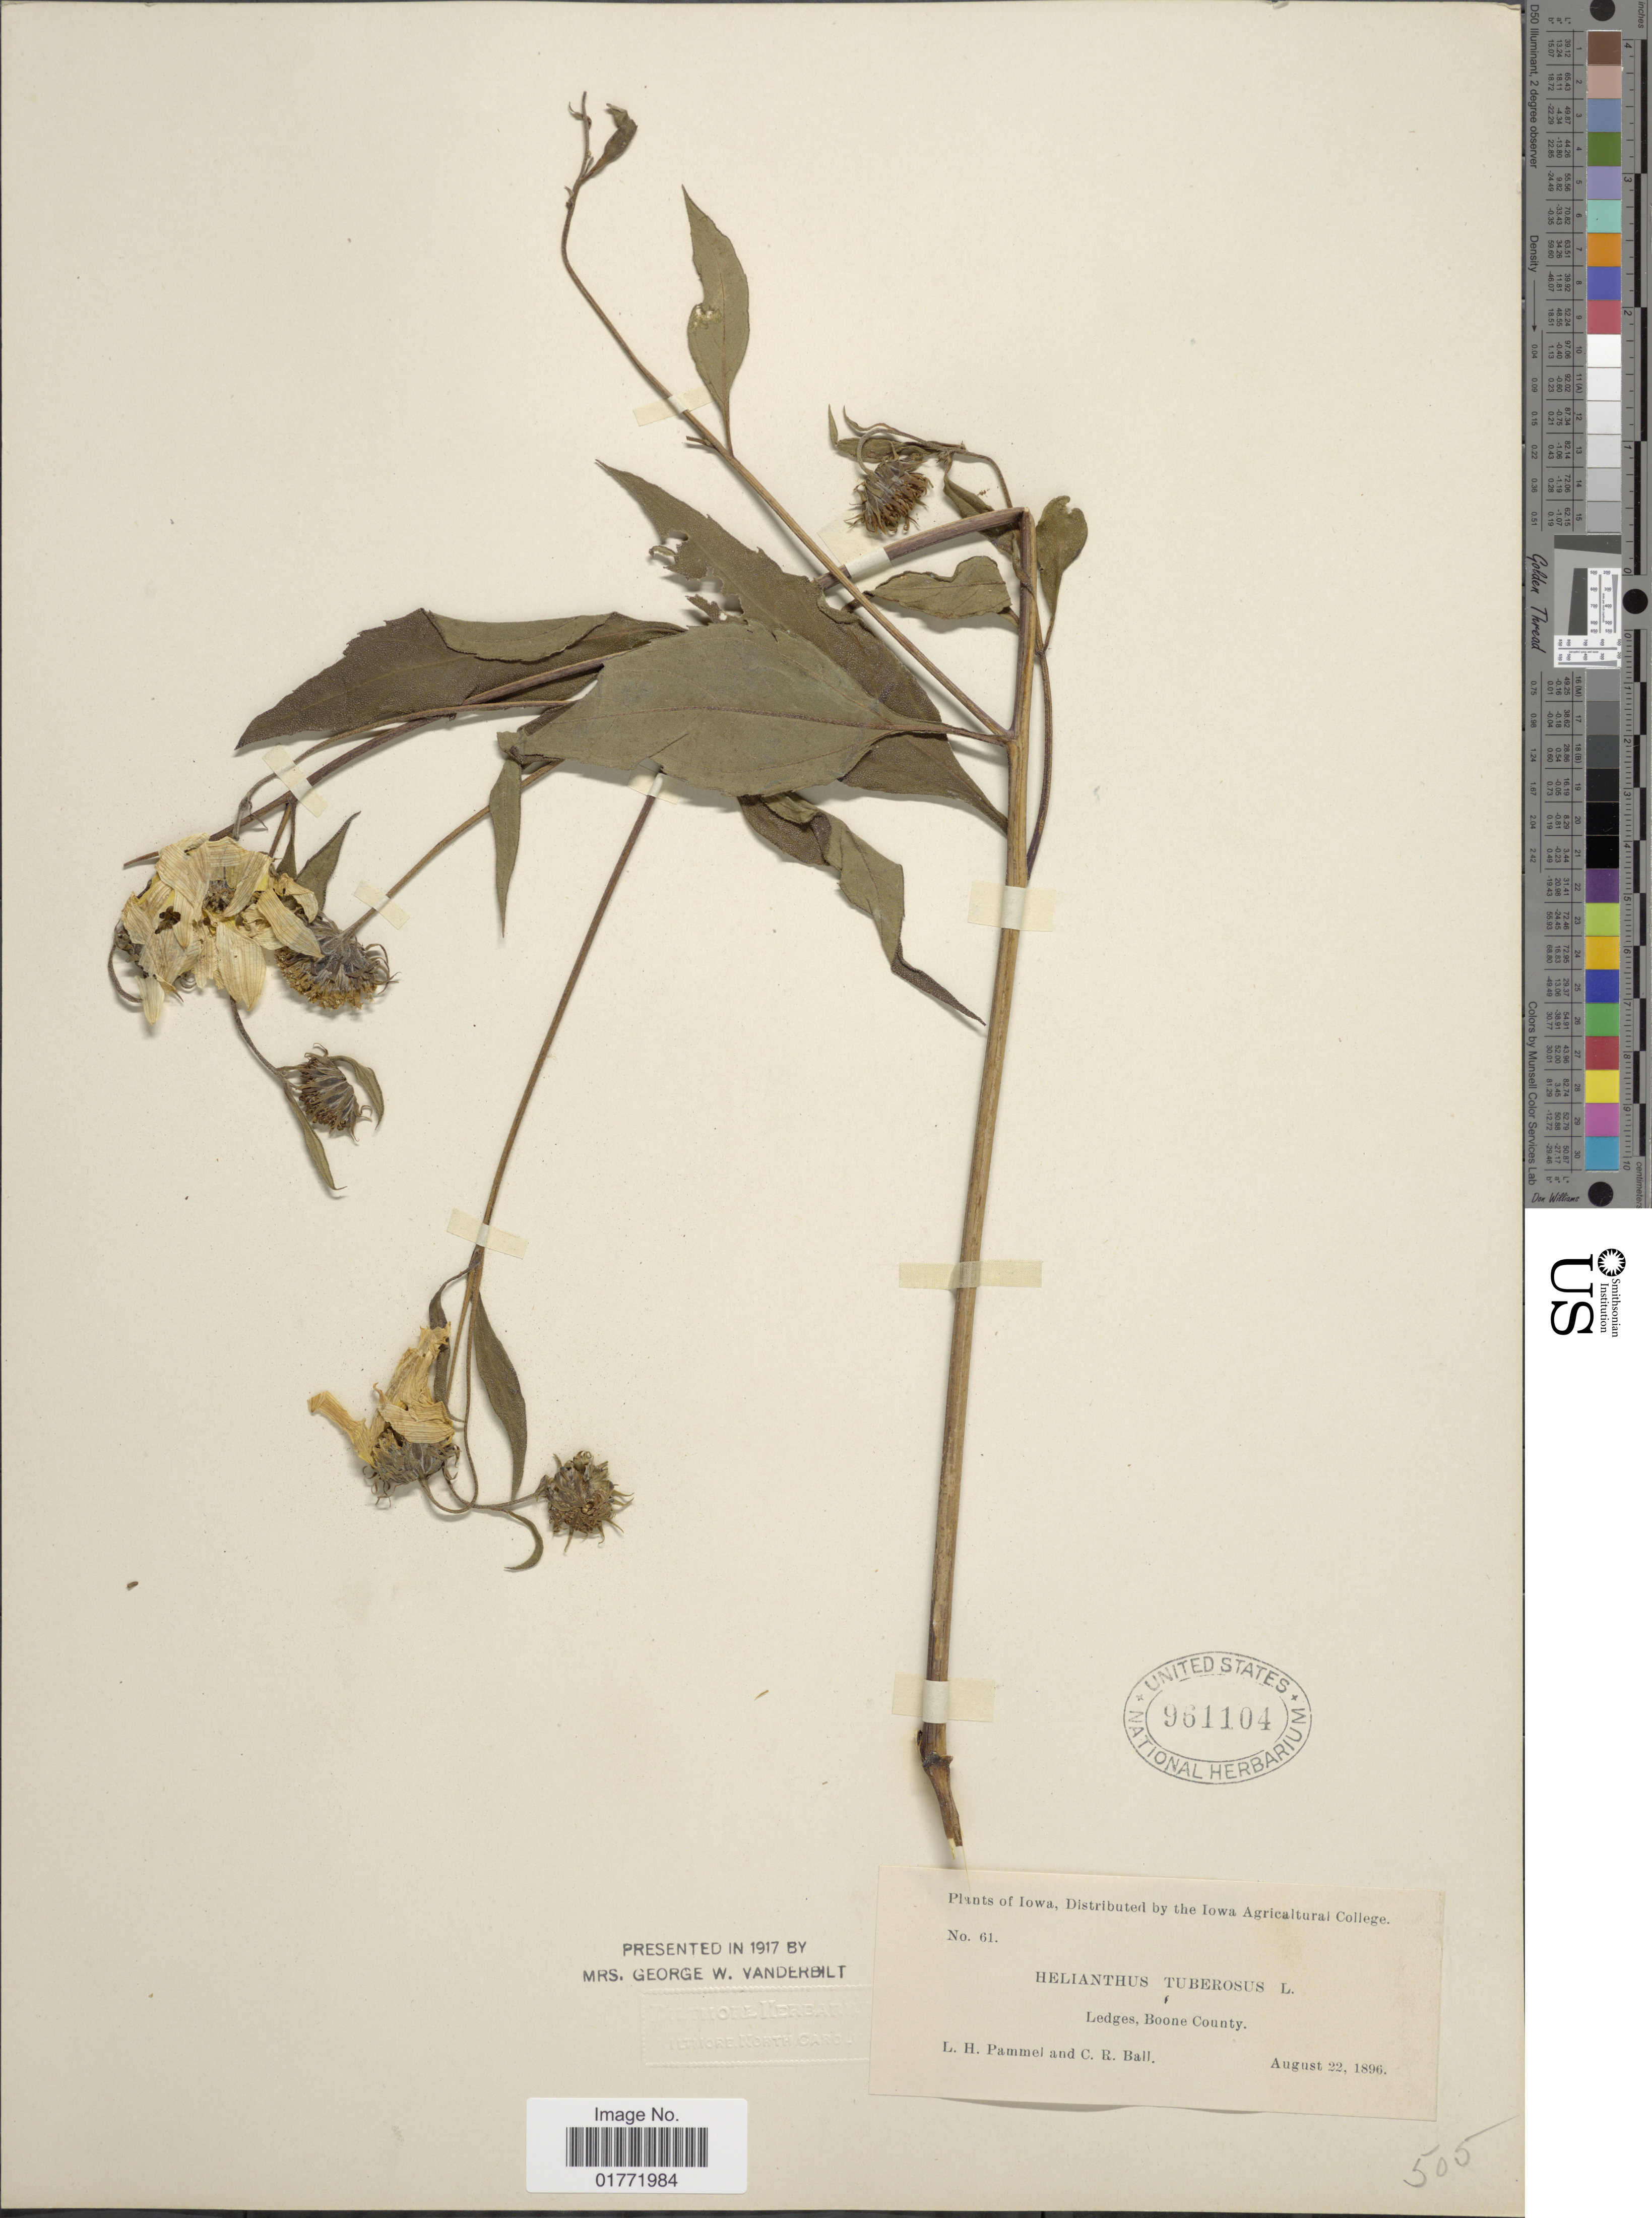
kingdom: Plantae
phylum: Tracheophyta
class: Magnoliopsida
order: Asterales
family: Asteraceae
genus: Helianthus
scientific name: Helianthus tuberosus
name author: L.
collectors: L. Pammel & C. R. Ball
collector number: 61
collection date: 1896-08-22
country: United States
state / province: Iowa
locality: Ledges, Boone County.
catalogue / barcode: US 961104